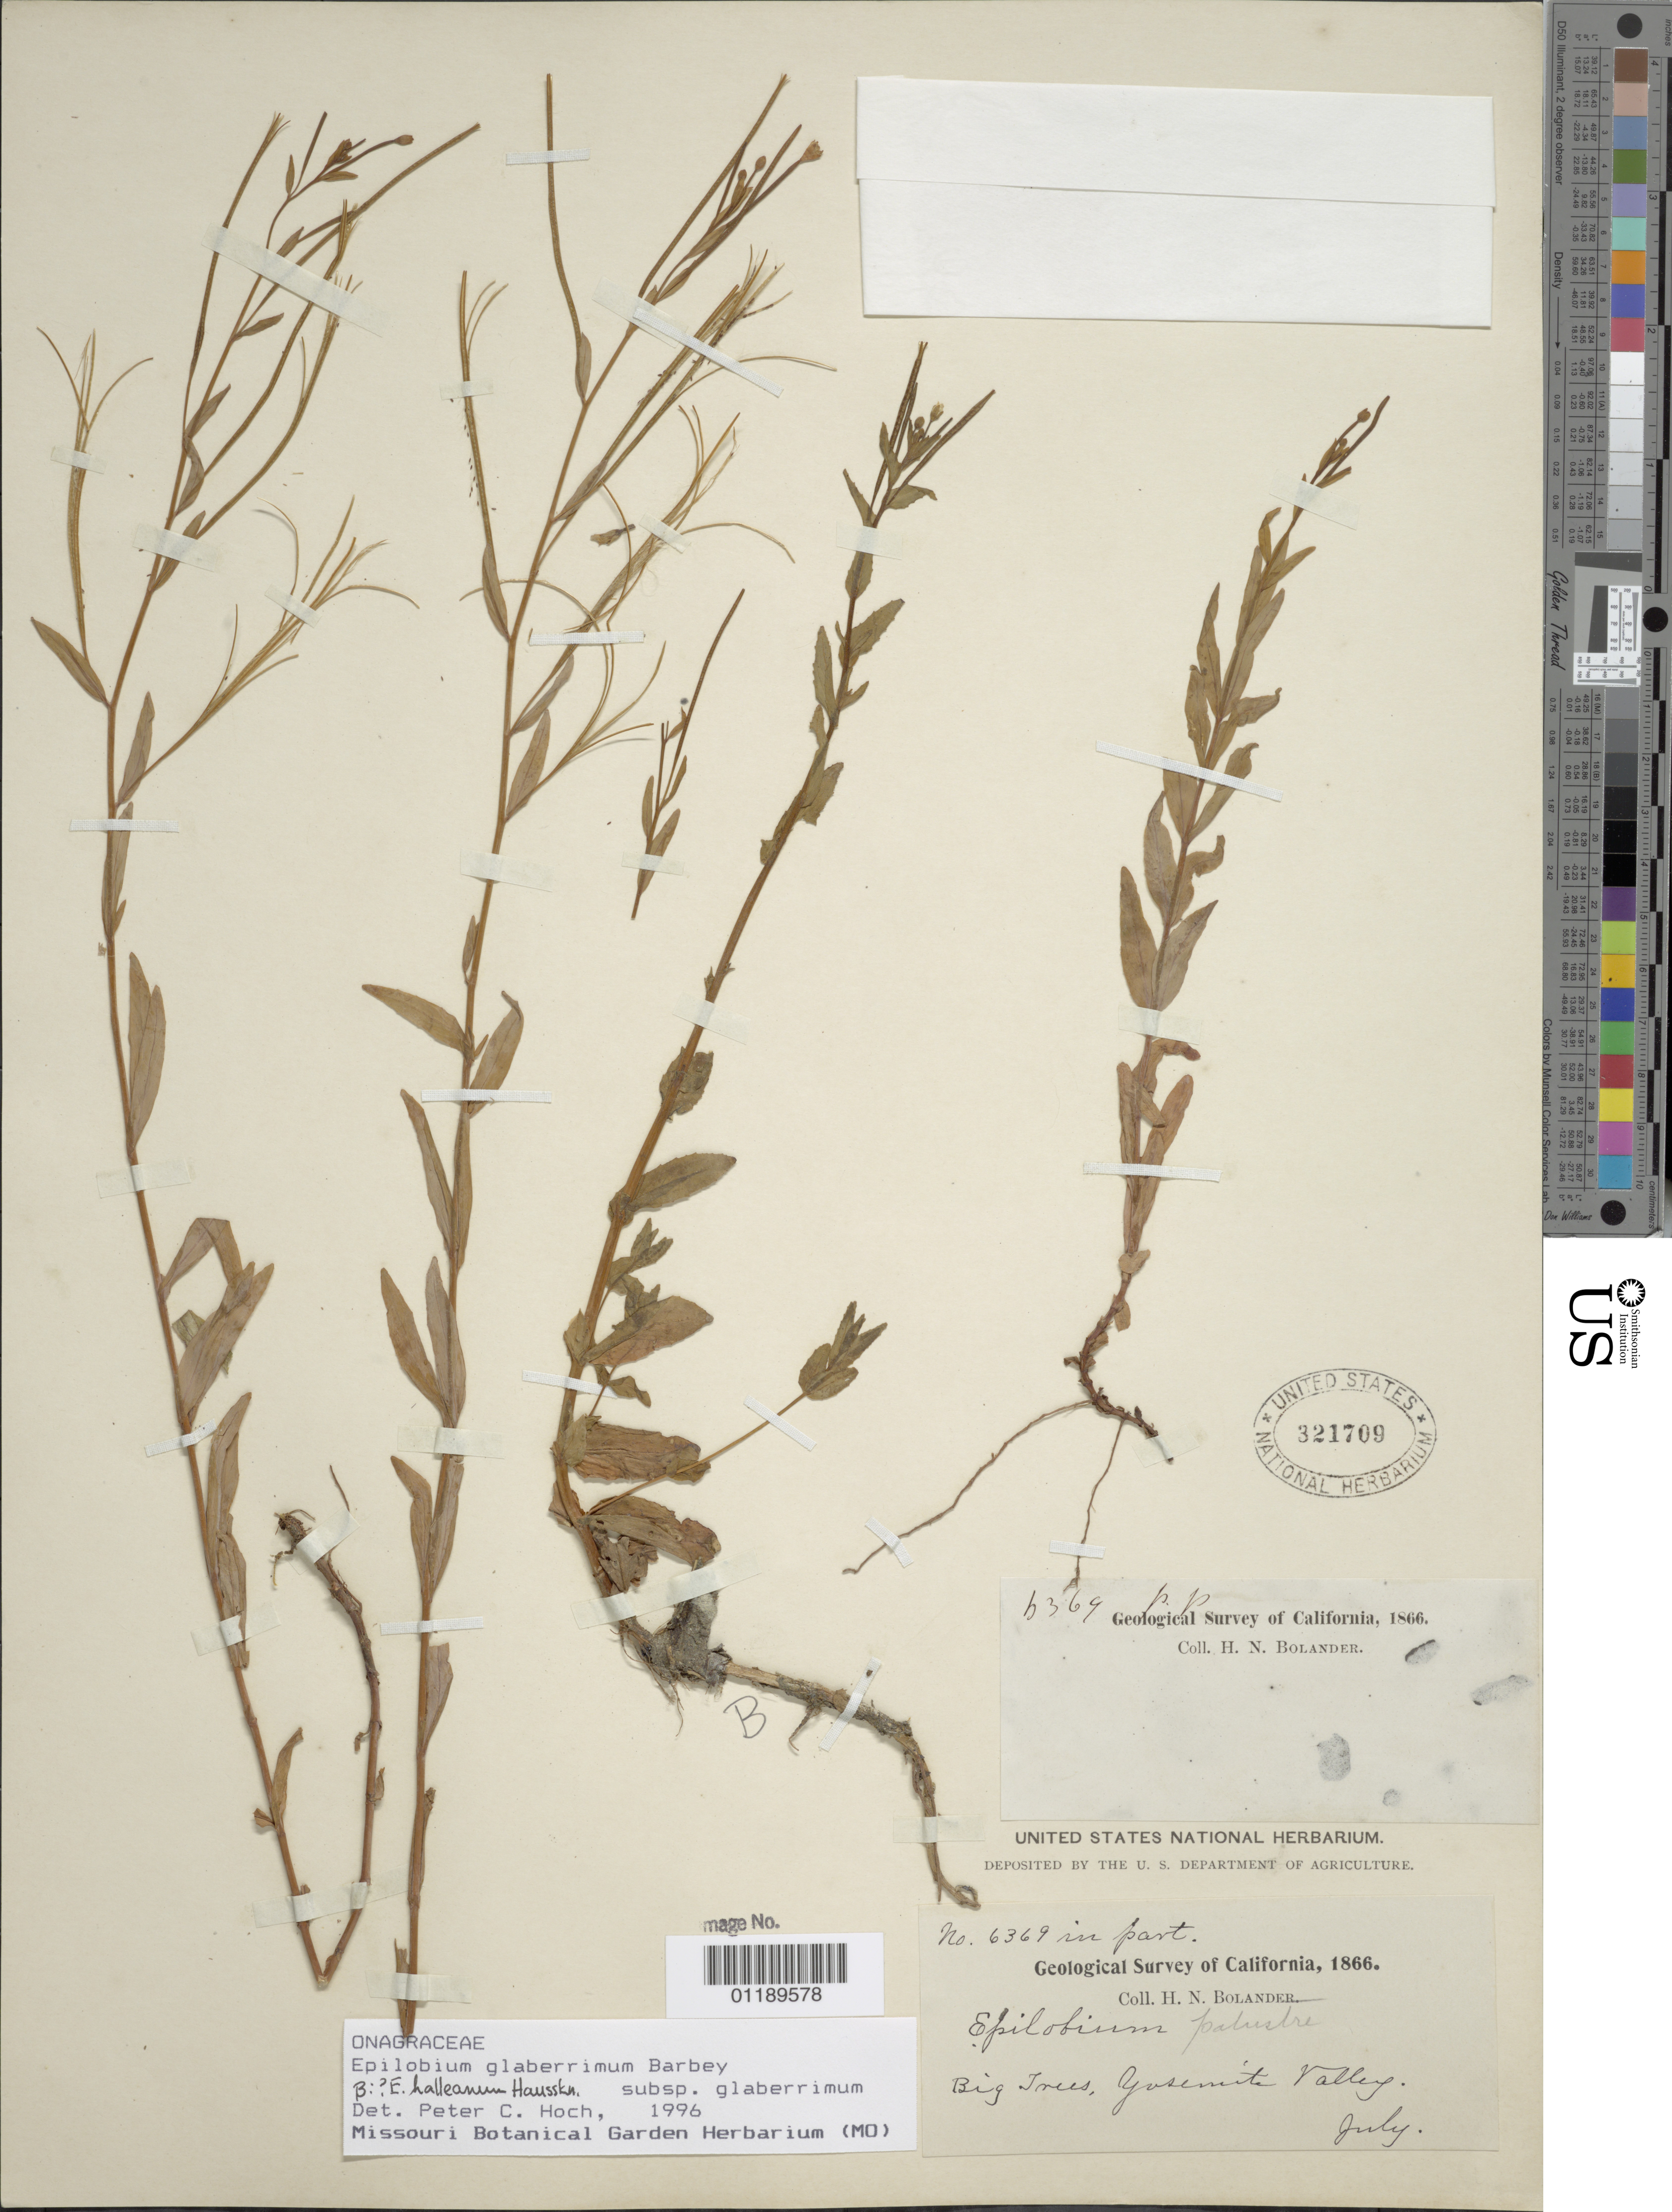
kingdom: Plantae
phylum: Tracheophyta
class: Magnoliopsida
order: Myrtales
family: Onagraceae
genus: Epilobium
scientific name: Epilobium glaberrimum subsp. glaberrimum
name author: Barbey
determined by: Hoch, P. C.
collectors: H. Bolander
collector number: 6369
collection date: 1866-07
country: United States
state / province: California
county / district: Mariposa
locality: Big Trees, Yosemite Valley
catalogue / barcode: US 321709